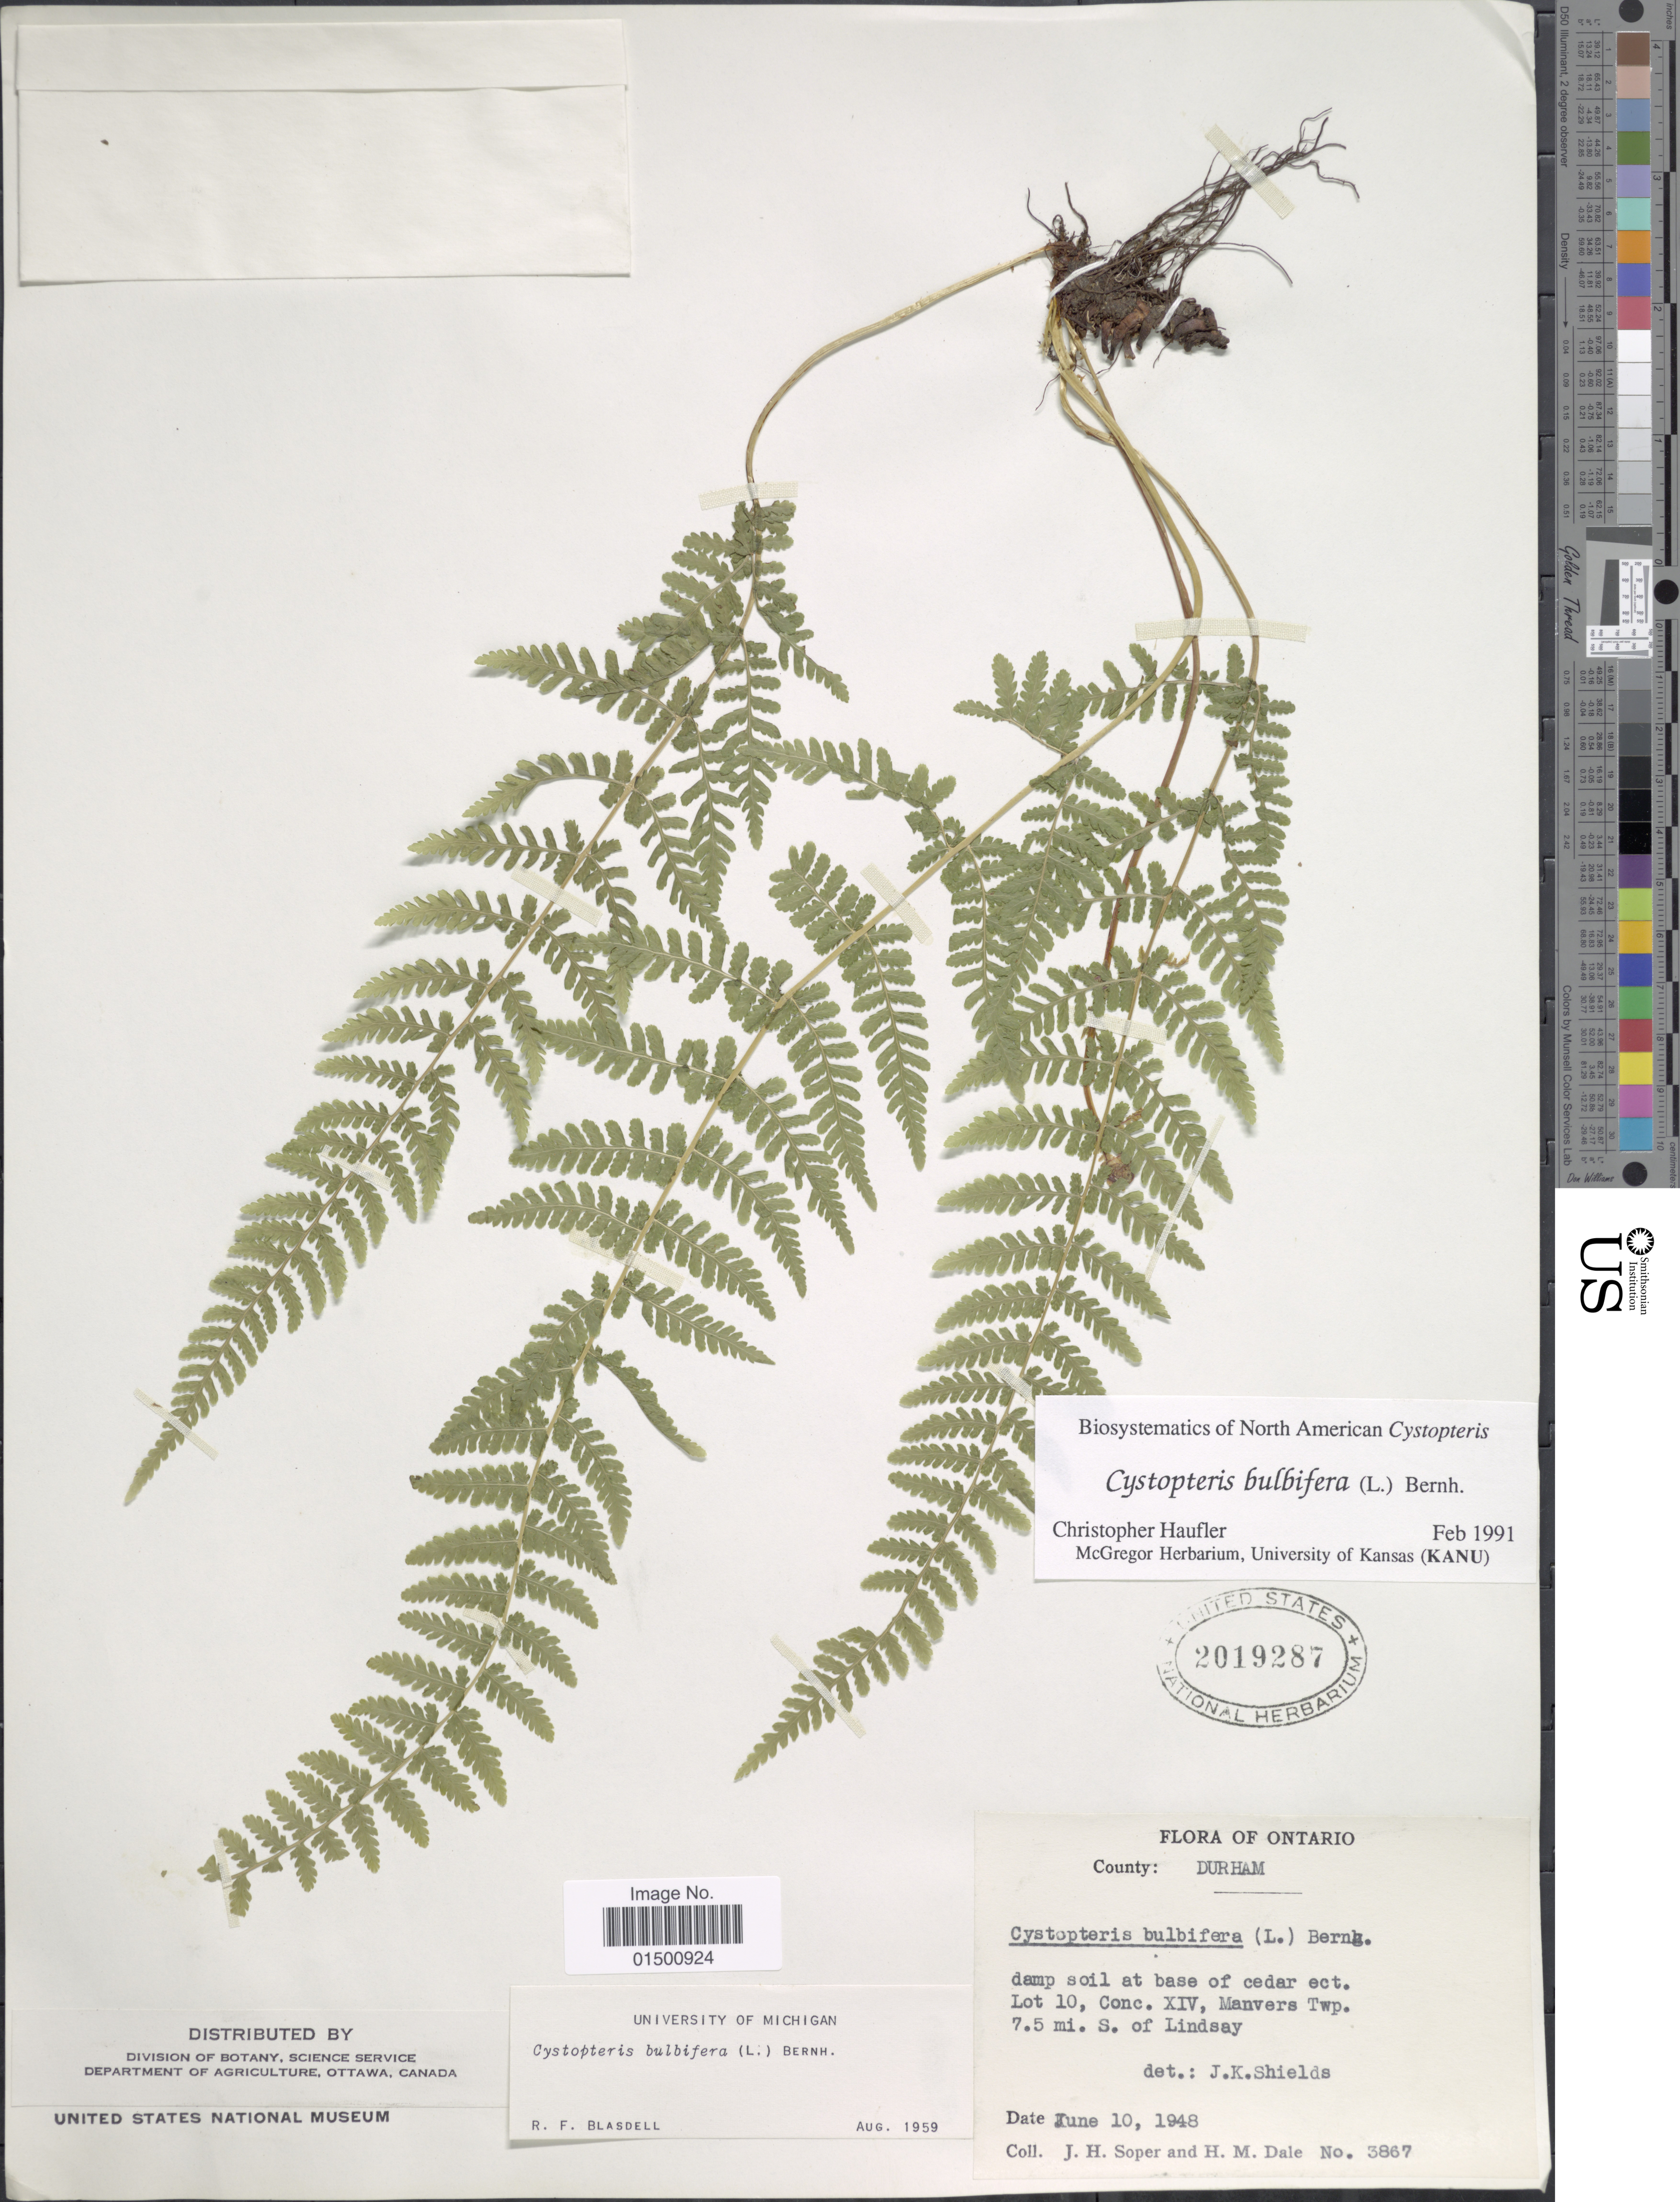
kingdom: Plantae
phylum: Tracheophyta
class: Polypodiopsida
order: Polypodiales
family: Cystopteridaceae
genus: Cystopteris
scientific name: Cystopteris bulbifera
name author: (L.) Bernh.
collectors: J. Soper & H. M. Dale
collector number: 3867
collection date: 1948-06-10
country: Canada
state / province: Ontario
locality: County Durham, Lot10, Conc. XIV, Manvers Twp. 7.5 mi. S. of Lindsay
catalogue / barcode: US 2019287